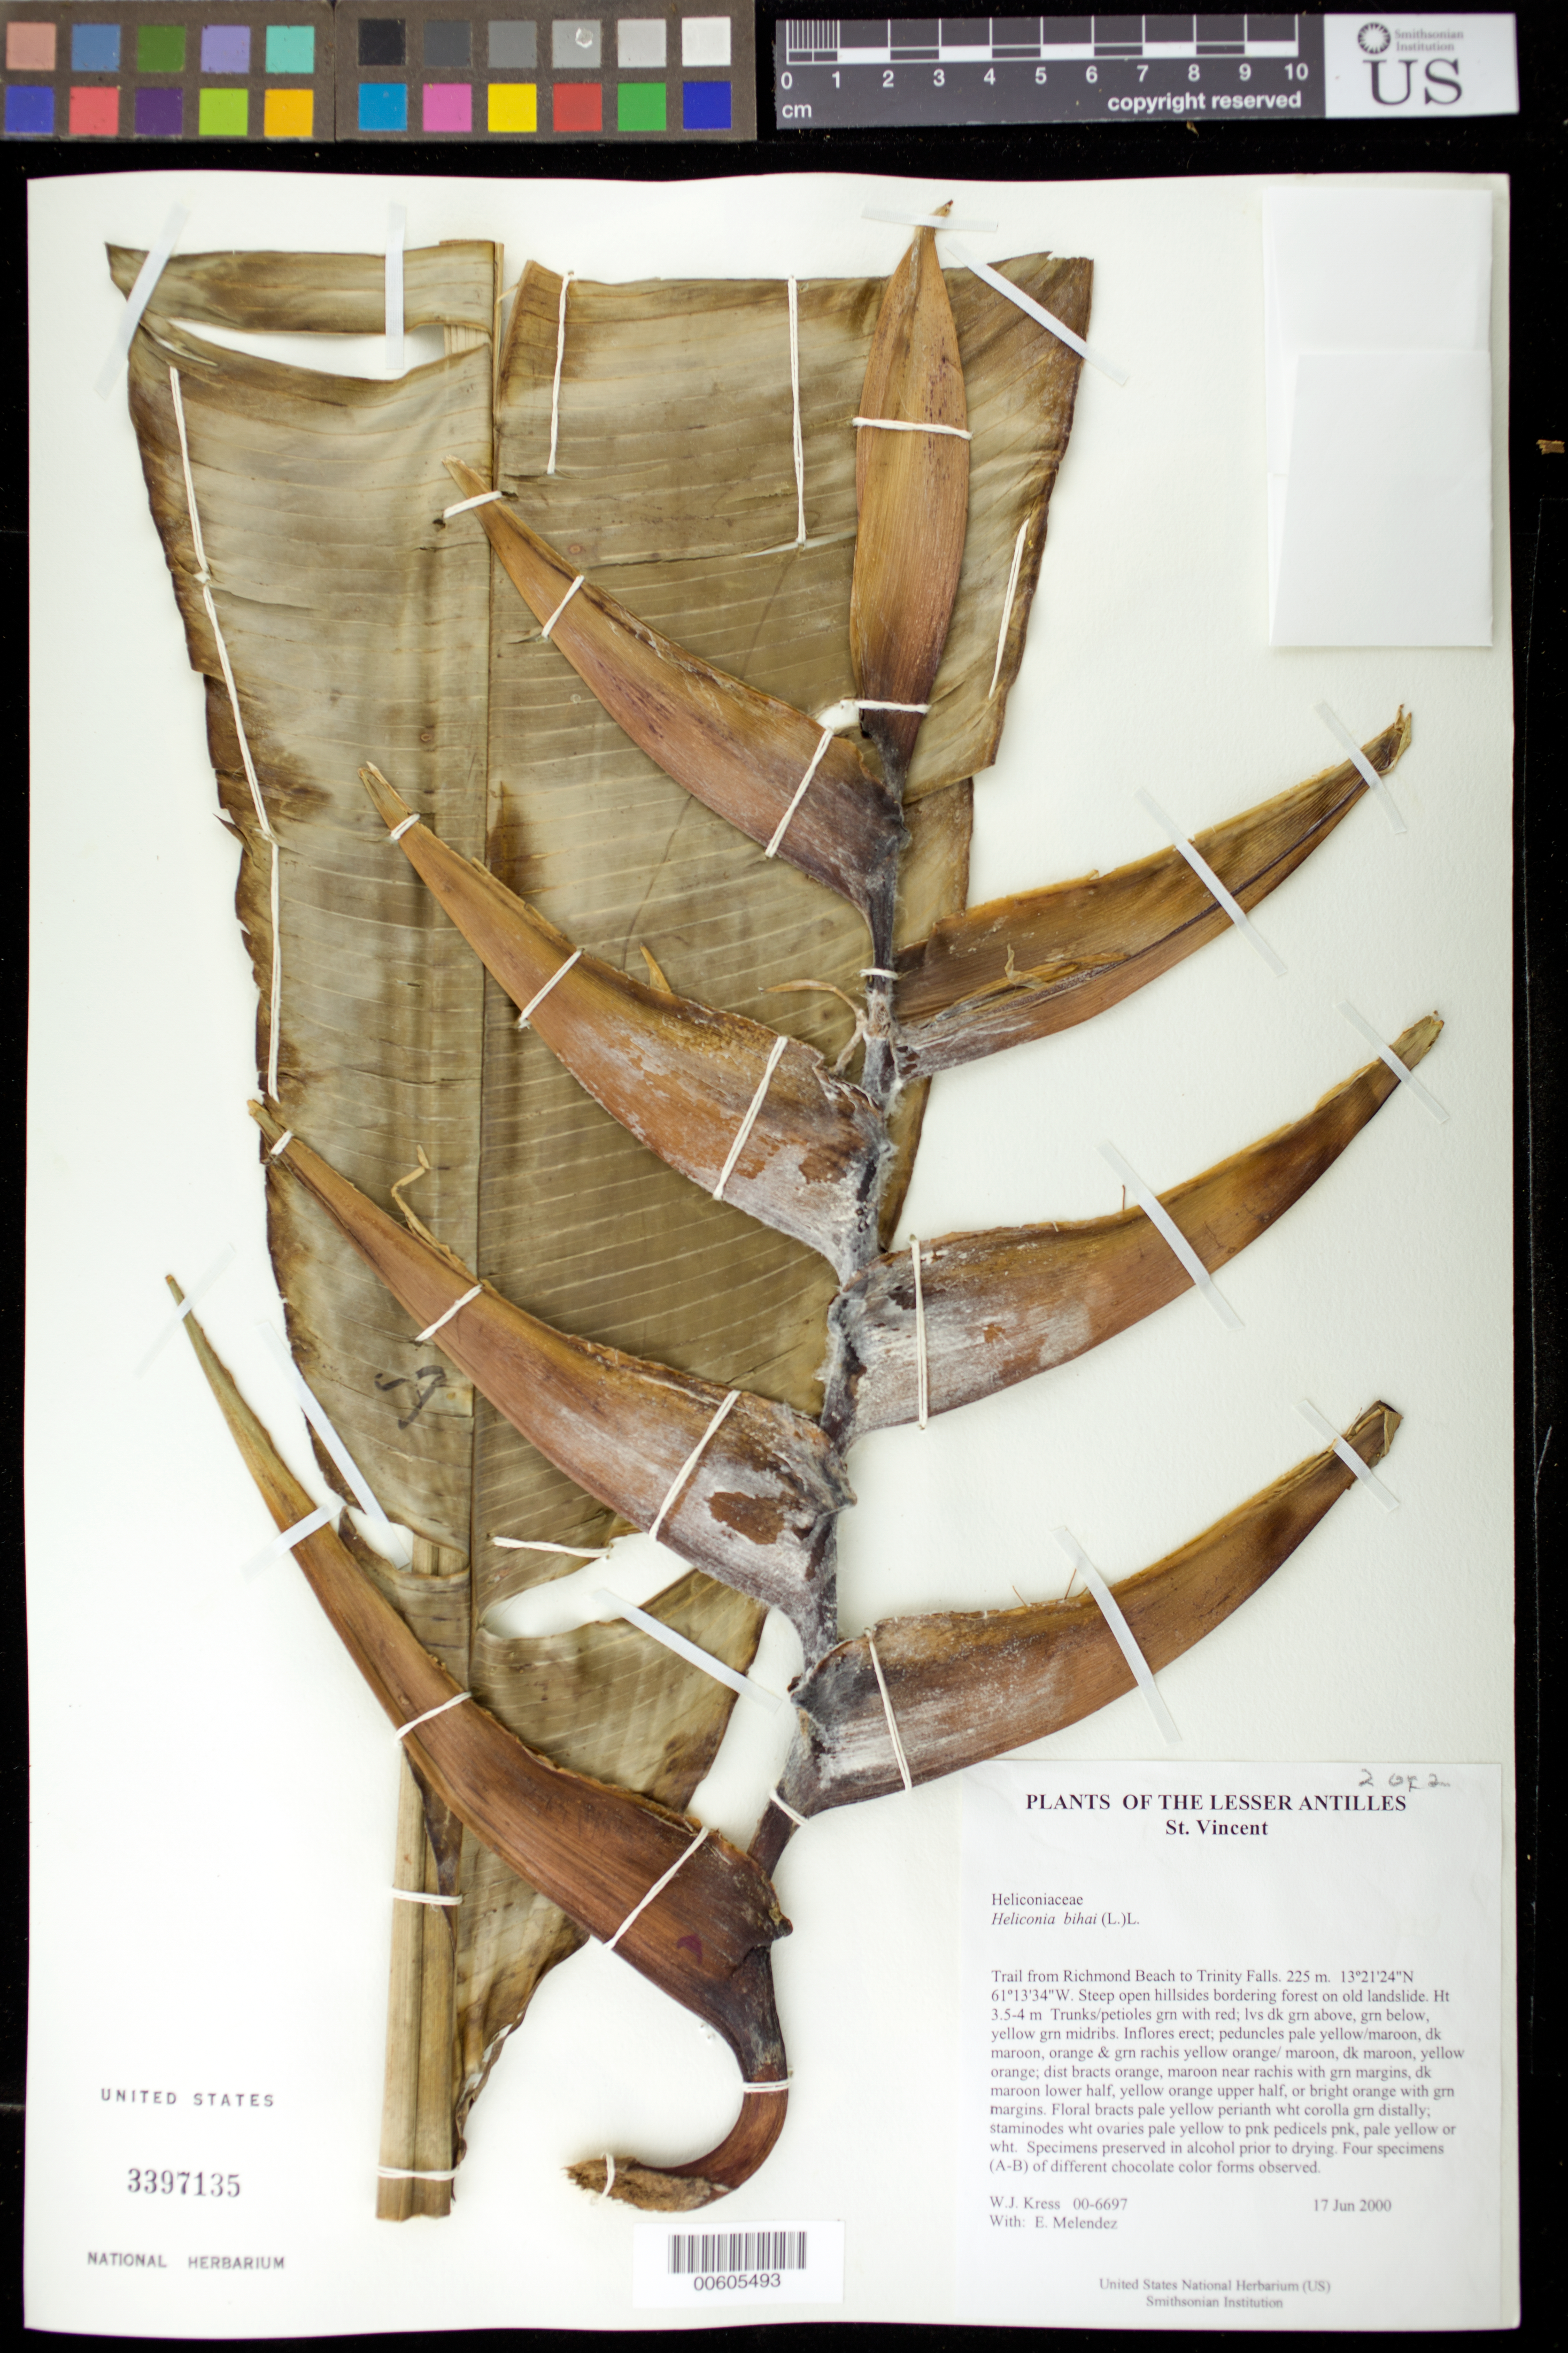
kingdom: Plantae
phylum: Tracheophyta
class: Liliopsida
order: Zingiberales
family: Heliconiaceae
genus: Heliconia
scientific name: Heliconia bihai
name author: (L.) L.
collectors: W. J. Kress & E. Meléndez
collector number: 00-6697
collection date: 2000-06-17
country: St. Vincent - Grenadines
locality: Trail from Richmond Beach to Trinity Falls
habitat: Steep open hillsides bordering forest on old landslide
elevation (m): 225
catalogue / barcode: US 3397135